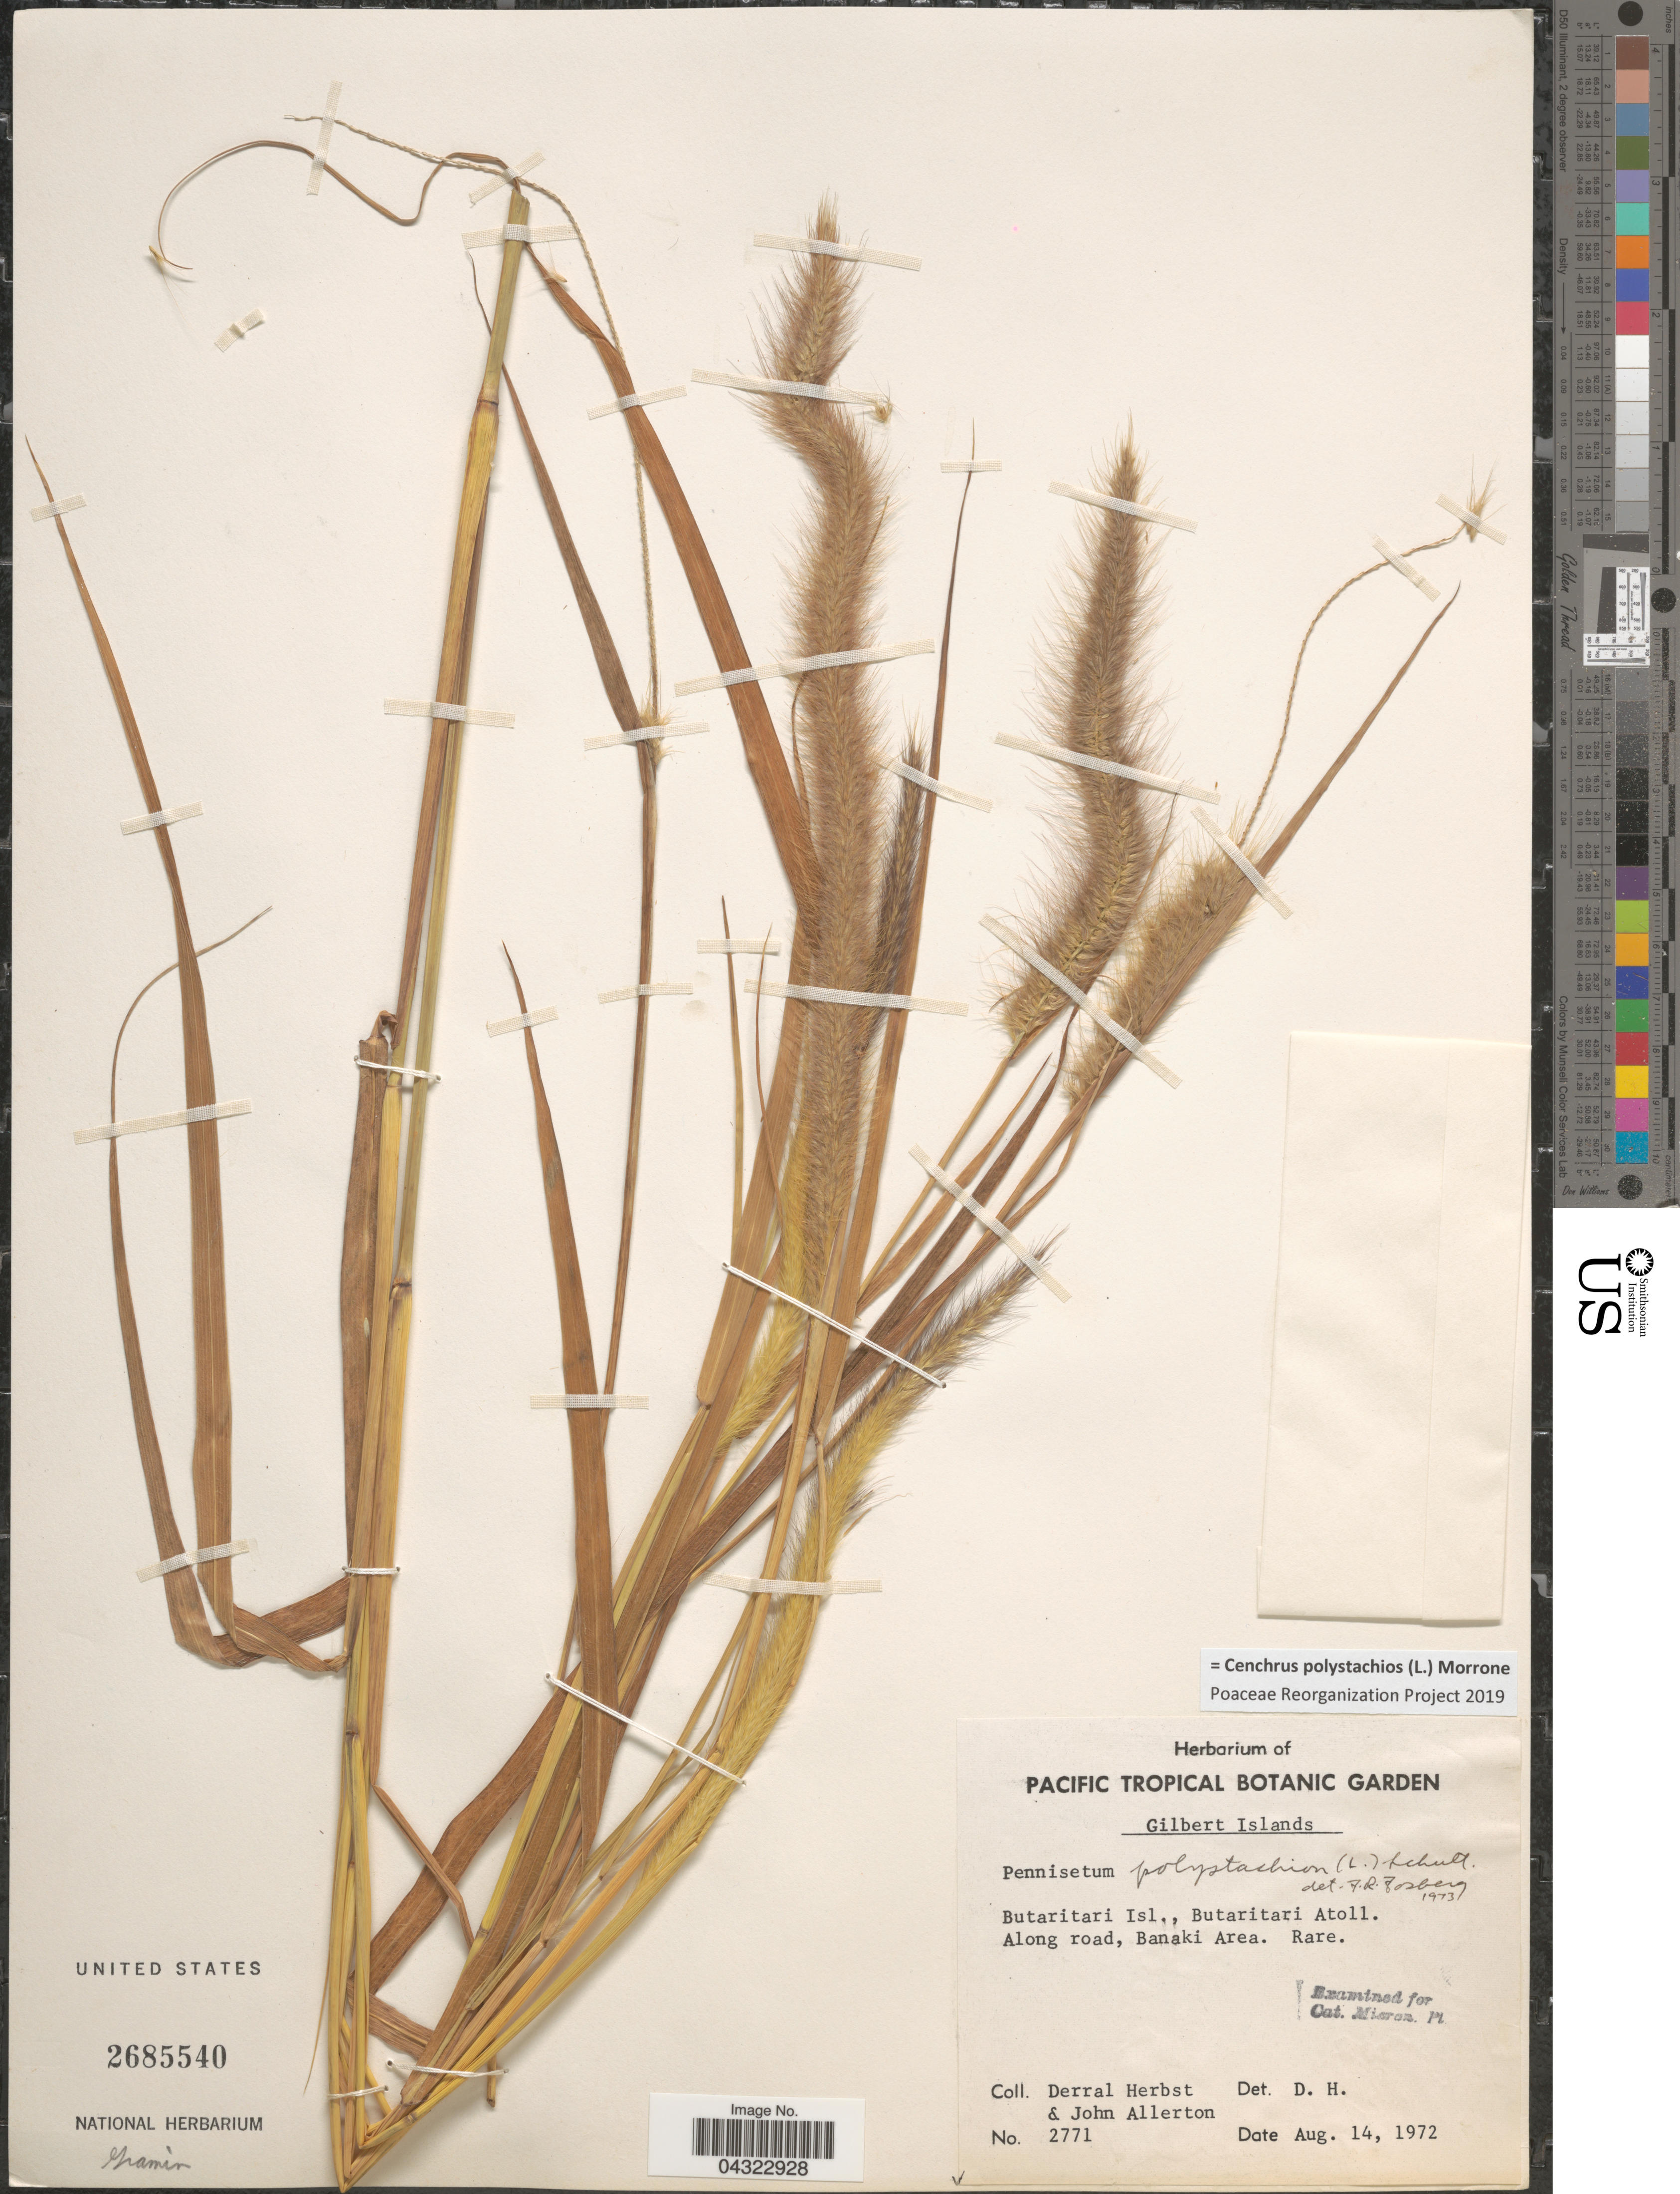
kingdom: Plantae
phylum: Tracheophyta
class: Liliopsida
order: Poales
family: Poaceae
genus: Cenchrus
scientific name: Cenchrus polystachios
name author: (L.) Morrone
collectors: D. R. Herbst & J. Allerton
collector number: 2771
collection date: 1972-08-14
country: Kiribati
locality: Gilbert Islands. Butaritari Isl., Butaritari Atoll. Along road, Banaki Area.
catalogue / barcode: US 2685540